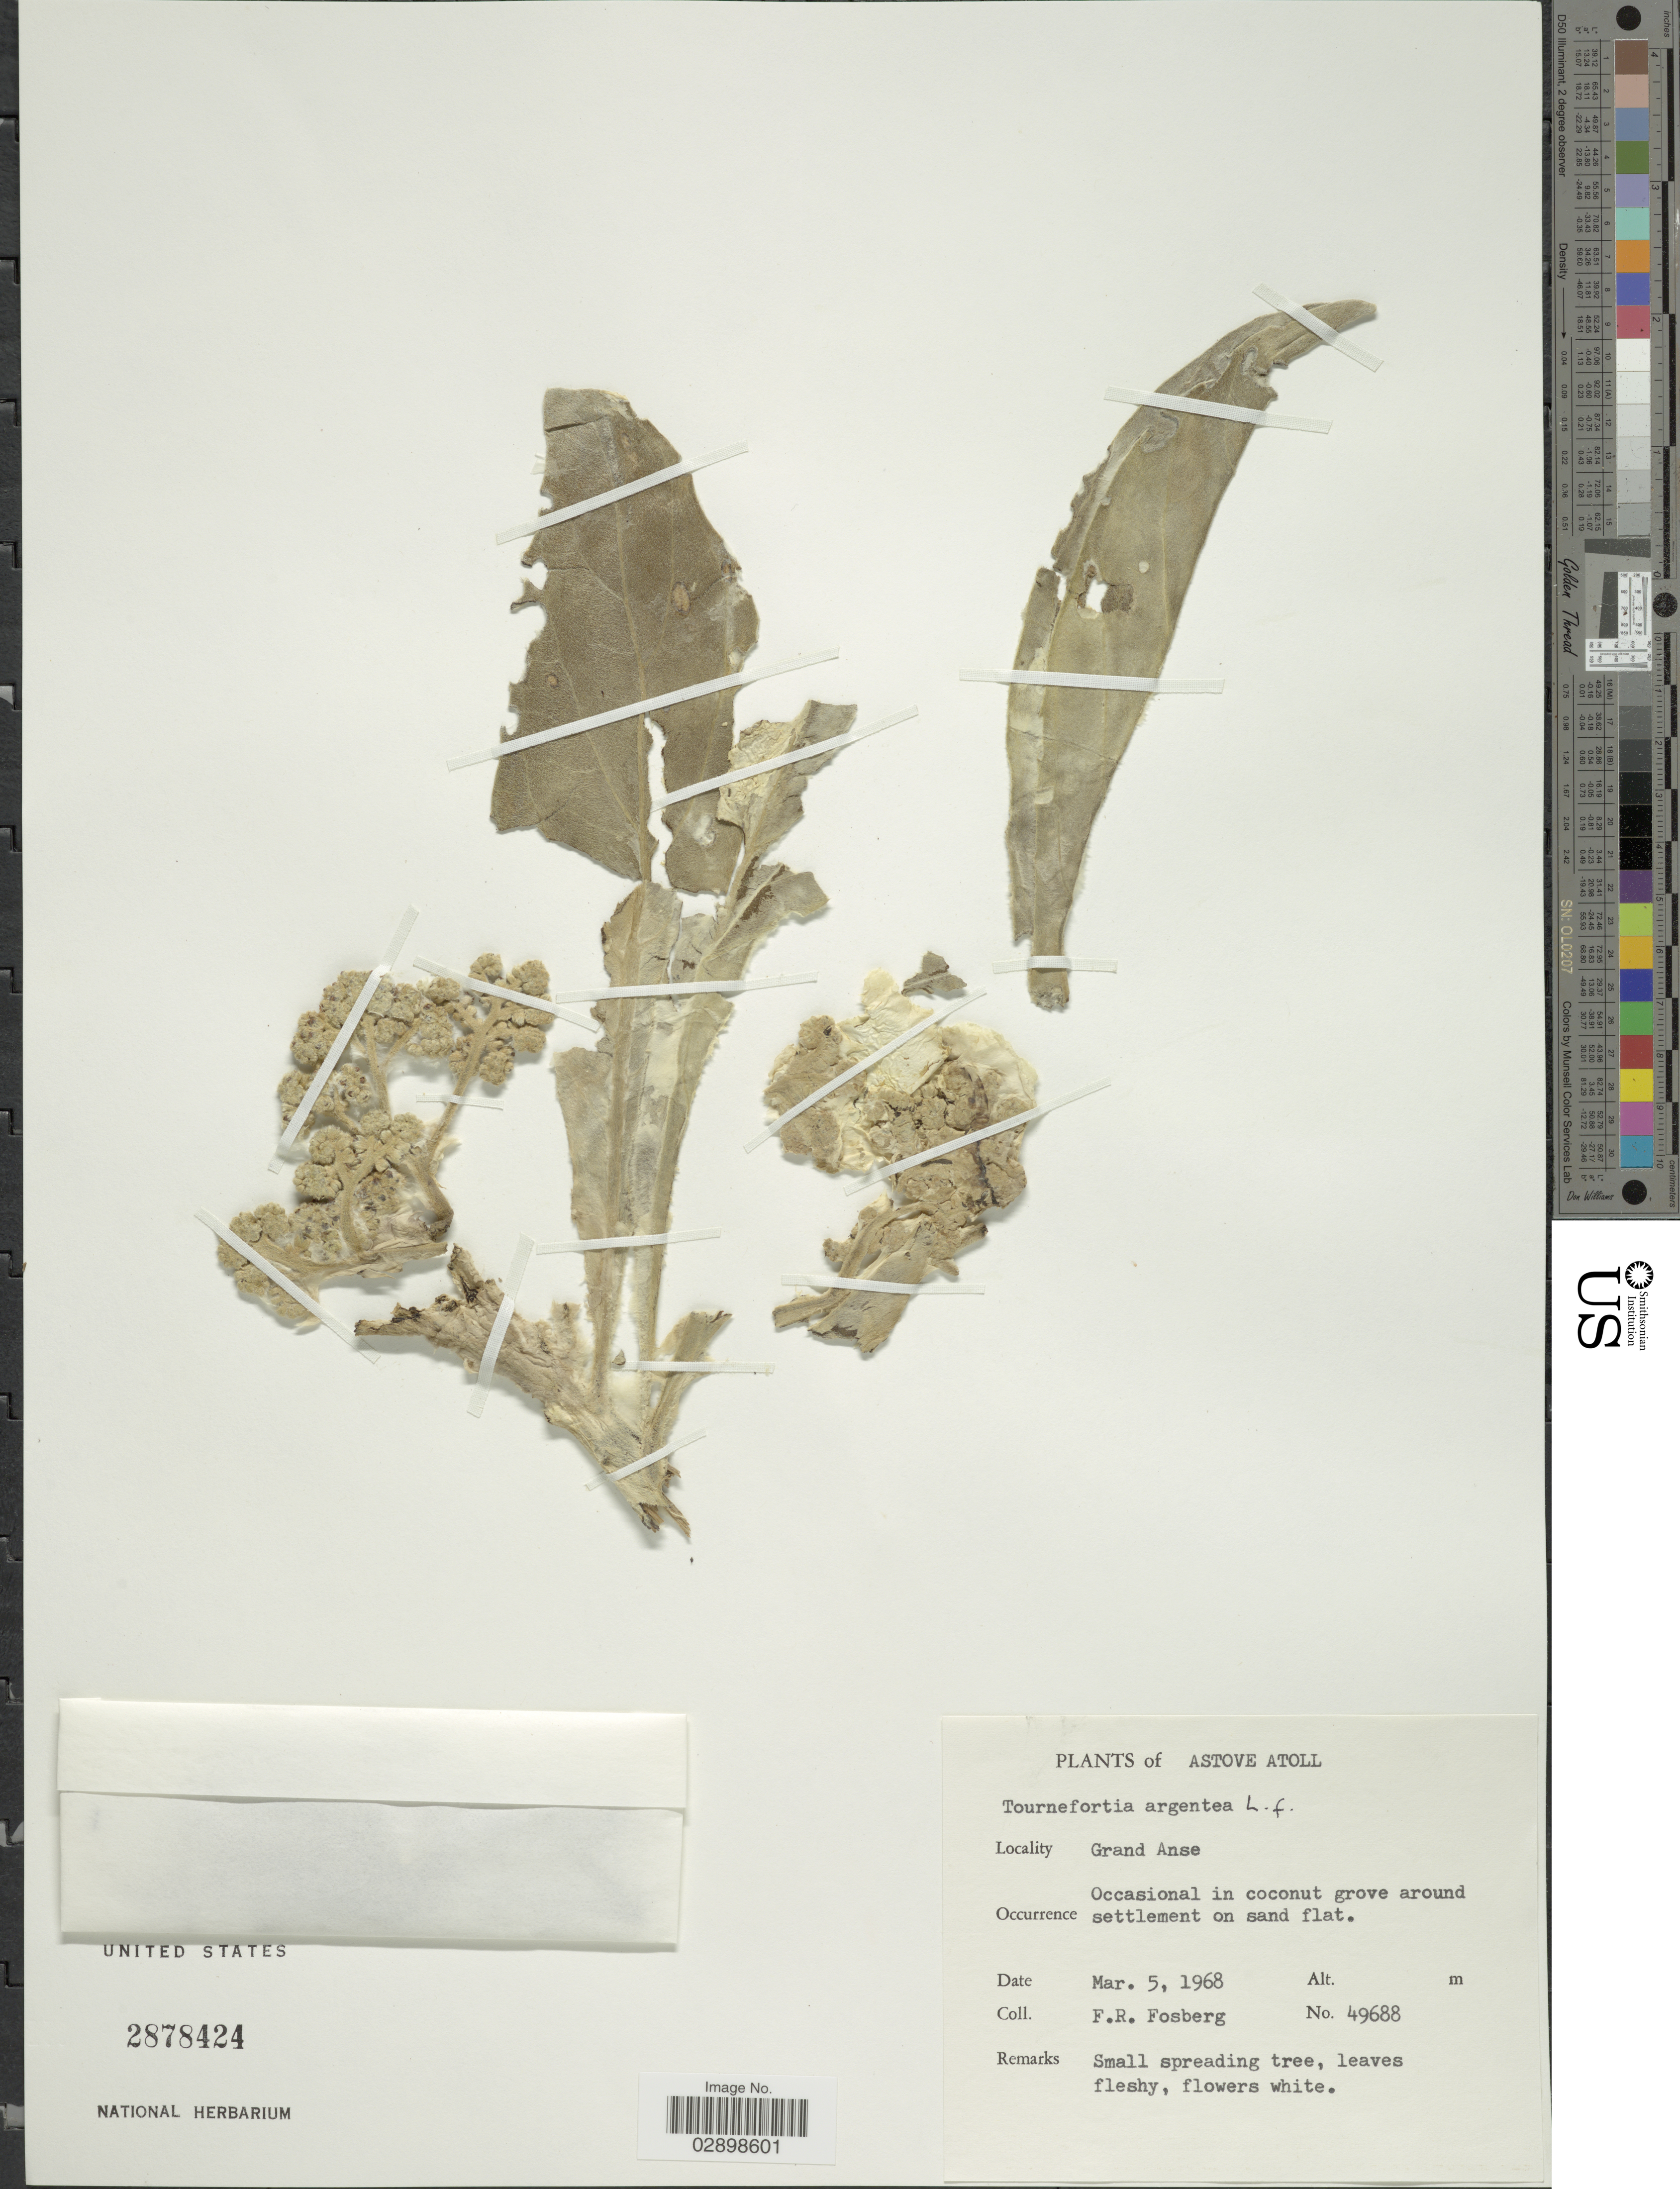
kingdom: Plantae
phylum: Tracheophyta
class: Magnoliopsida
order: Boraginales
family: Heliotropiaceae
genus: Tournefortia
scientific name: Tournefortia argentea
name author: L. f.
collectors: F. R. Fosberg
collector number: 49688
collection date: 1968-03-05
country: Seychelles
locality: Astove Atoll. Grand Anse.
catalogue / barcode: US 2878424